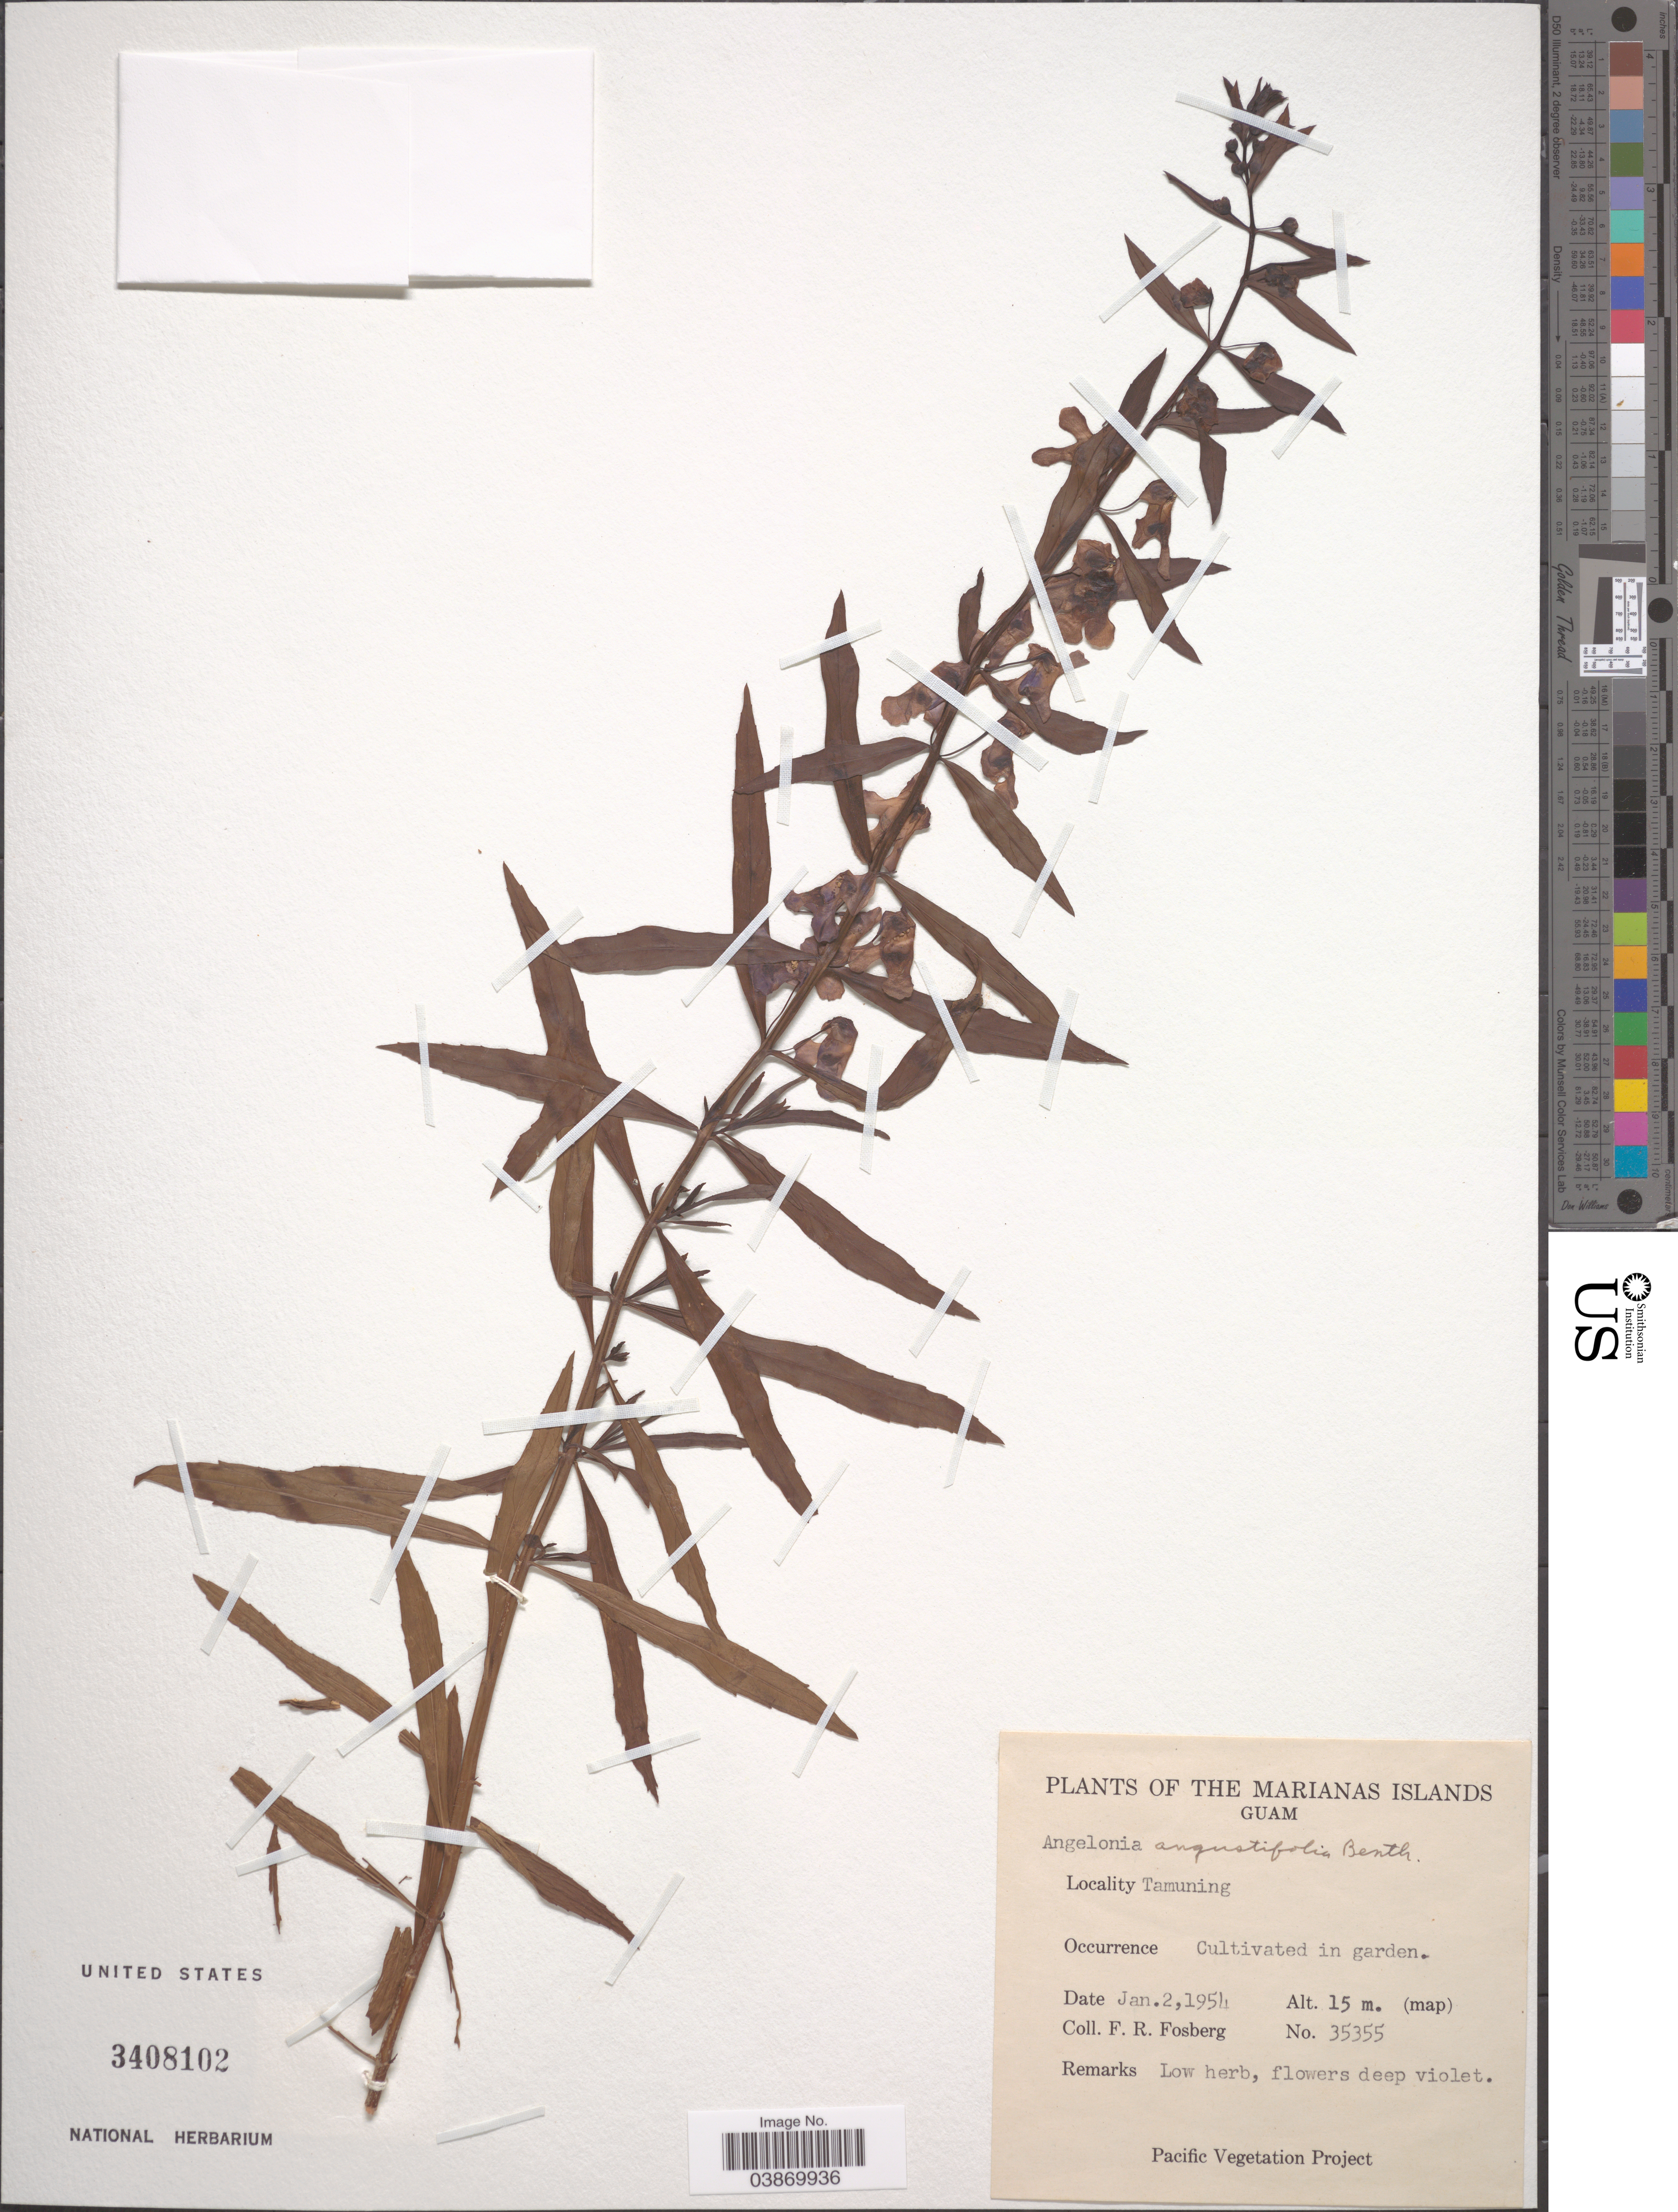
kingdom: Plantae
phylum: Tracheophyta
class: Magnoliopsida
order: Lamiales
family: Plantaginaceae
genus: Angelonia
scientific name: Angelonia angustifolia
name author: Benth.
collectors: F. R. Fosberg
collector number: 35355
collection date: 1954-01-02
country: Guam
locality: The Marianas Islands. Guam. Tamuning.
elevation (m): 15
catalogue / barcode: US 3408102